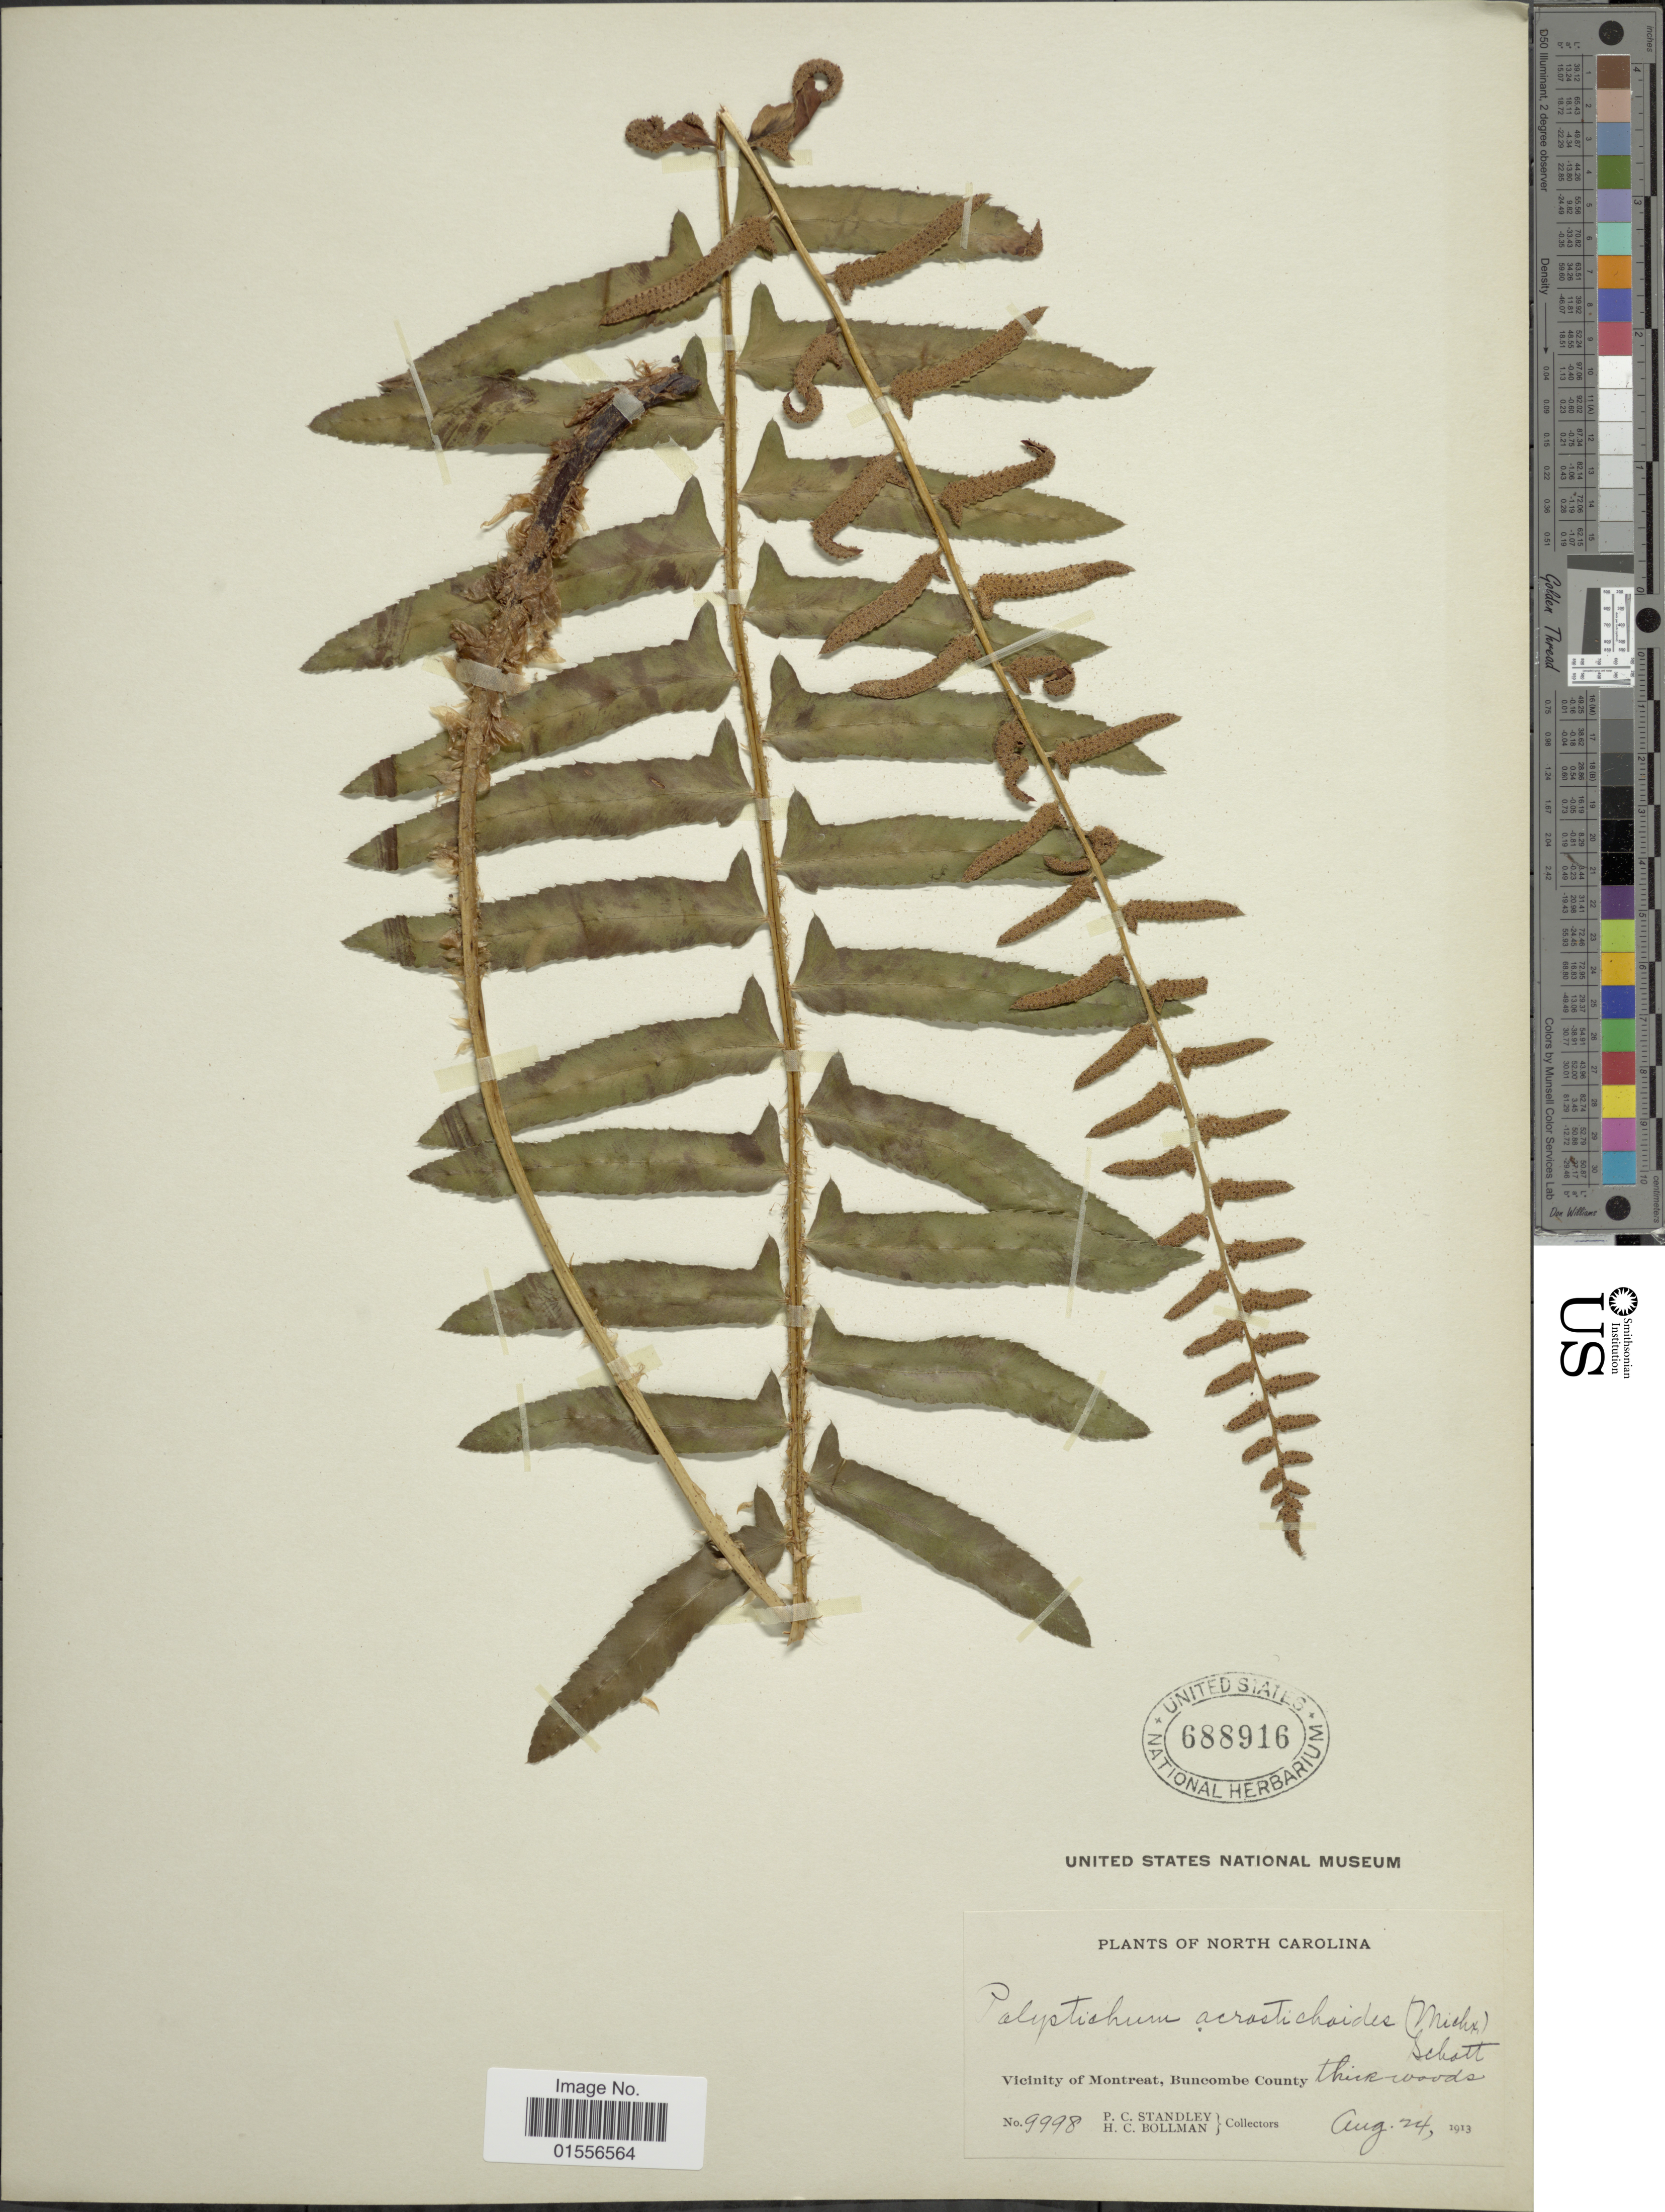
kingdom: Plantae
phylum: Tracheophyta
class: Polypodiopsida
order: Polypodiales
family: Dryopteridaceae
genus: Polystichum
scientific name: Polystichum acrostichoides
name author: (Michx.) Schott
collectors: P. C. Standley & H. C. Bollman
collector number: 9998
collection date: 1913-08-24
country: United States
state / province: North Carolina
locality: Vicinity of Montreat, Buncombe County.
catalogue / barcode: US 688916